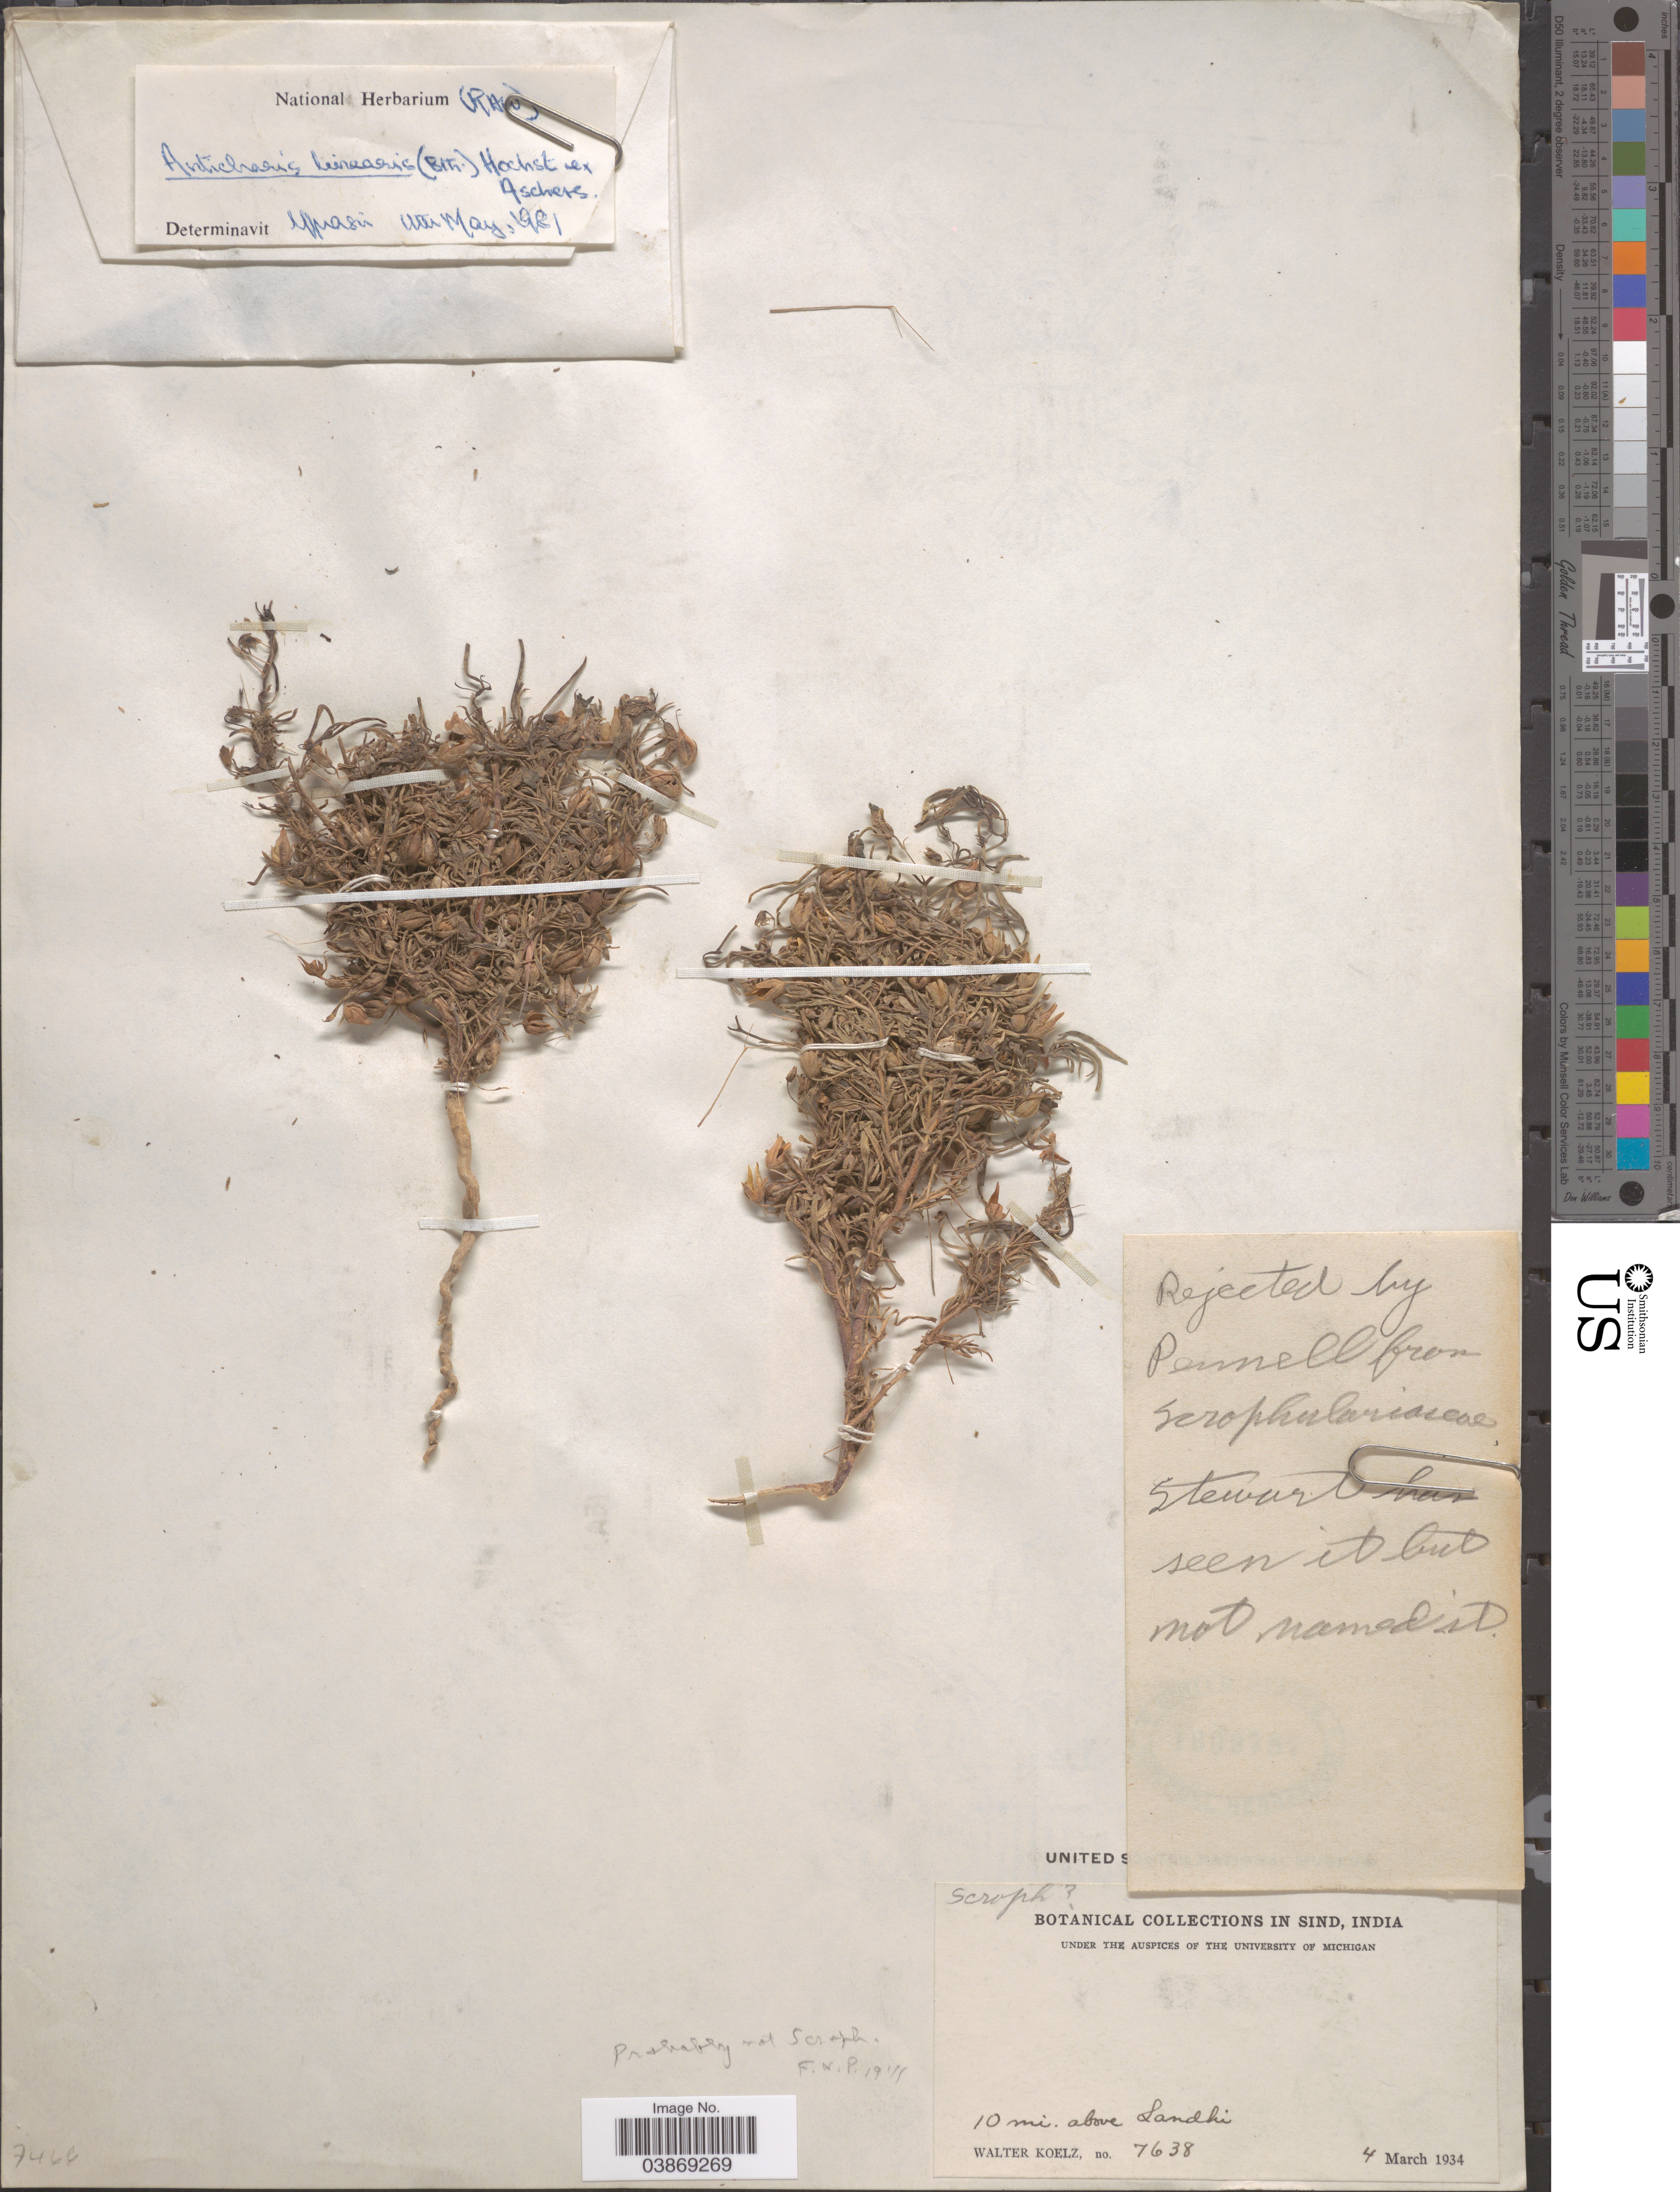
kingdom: Plantae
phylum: Tracheophyta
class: Magnoliopsida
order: Lamiales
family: Scrophulariaceae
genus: Anticharis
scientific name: Anticharis linearis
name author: (Benth.) Hochst. ex Asch.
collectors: W. N. Koelz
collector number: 7638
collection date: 1934-03-04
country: Pakistan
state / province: Sindh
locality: Botanical Collections in Sind. 10 mi. above Landhi.